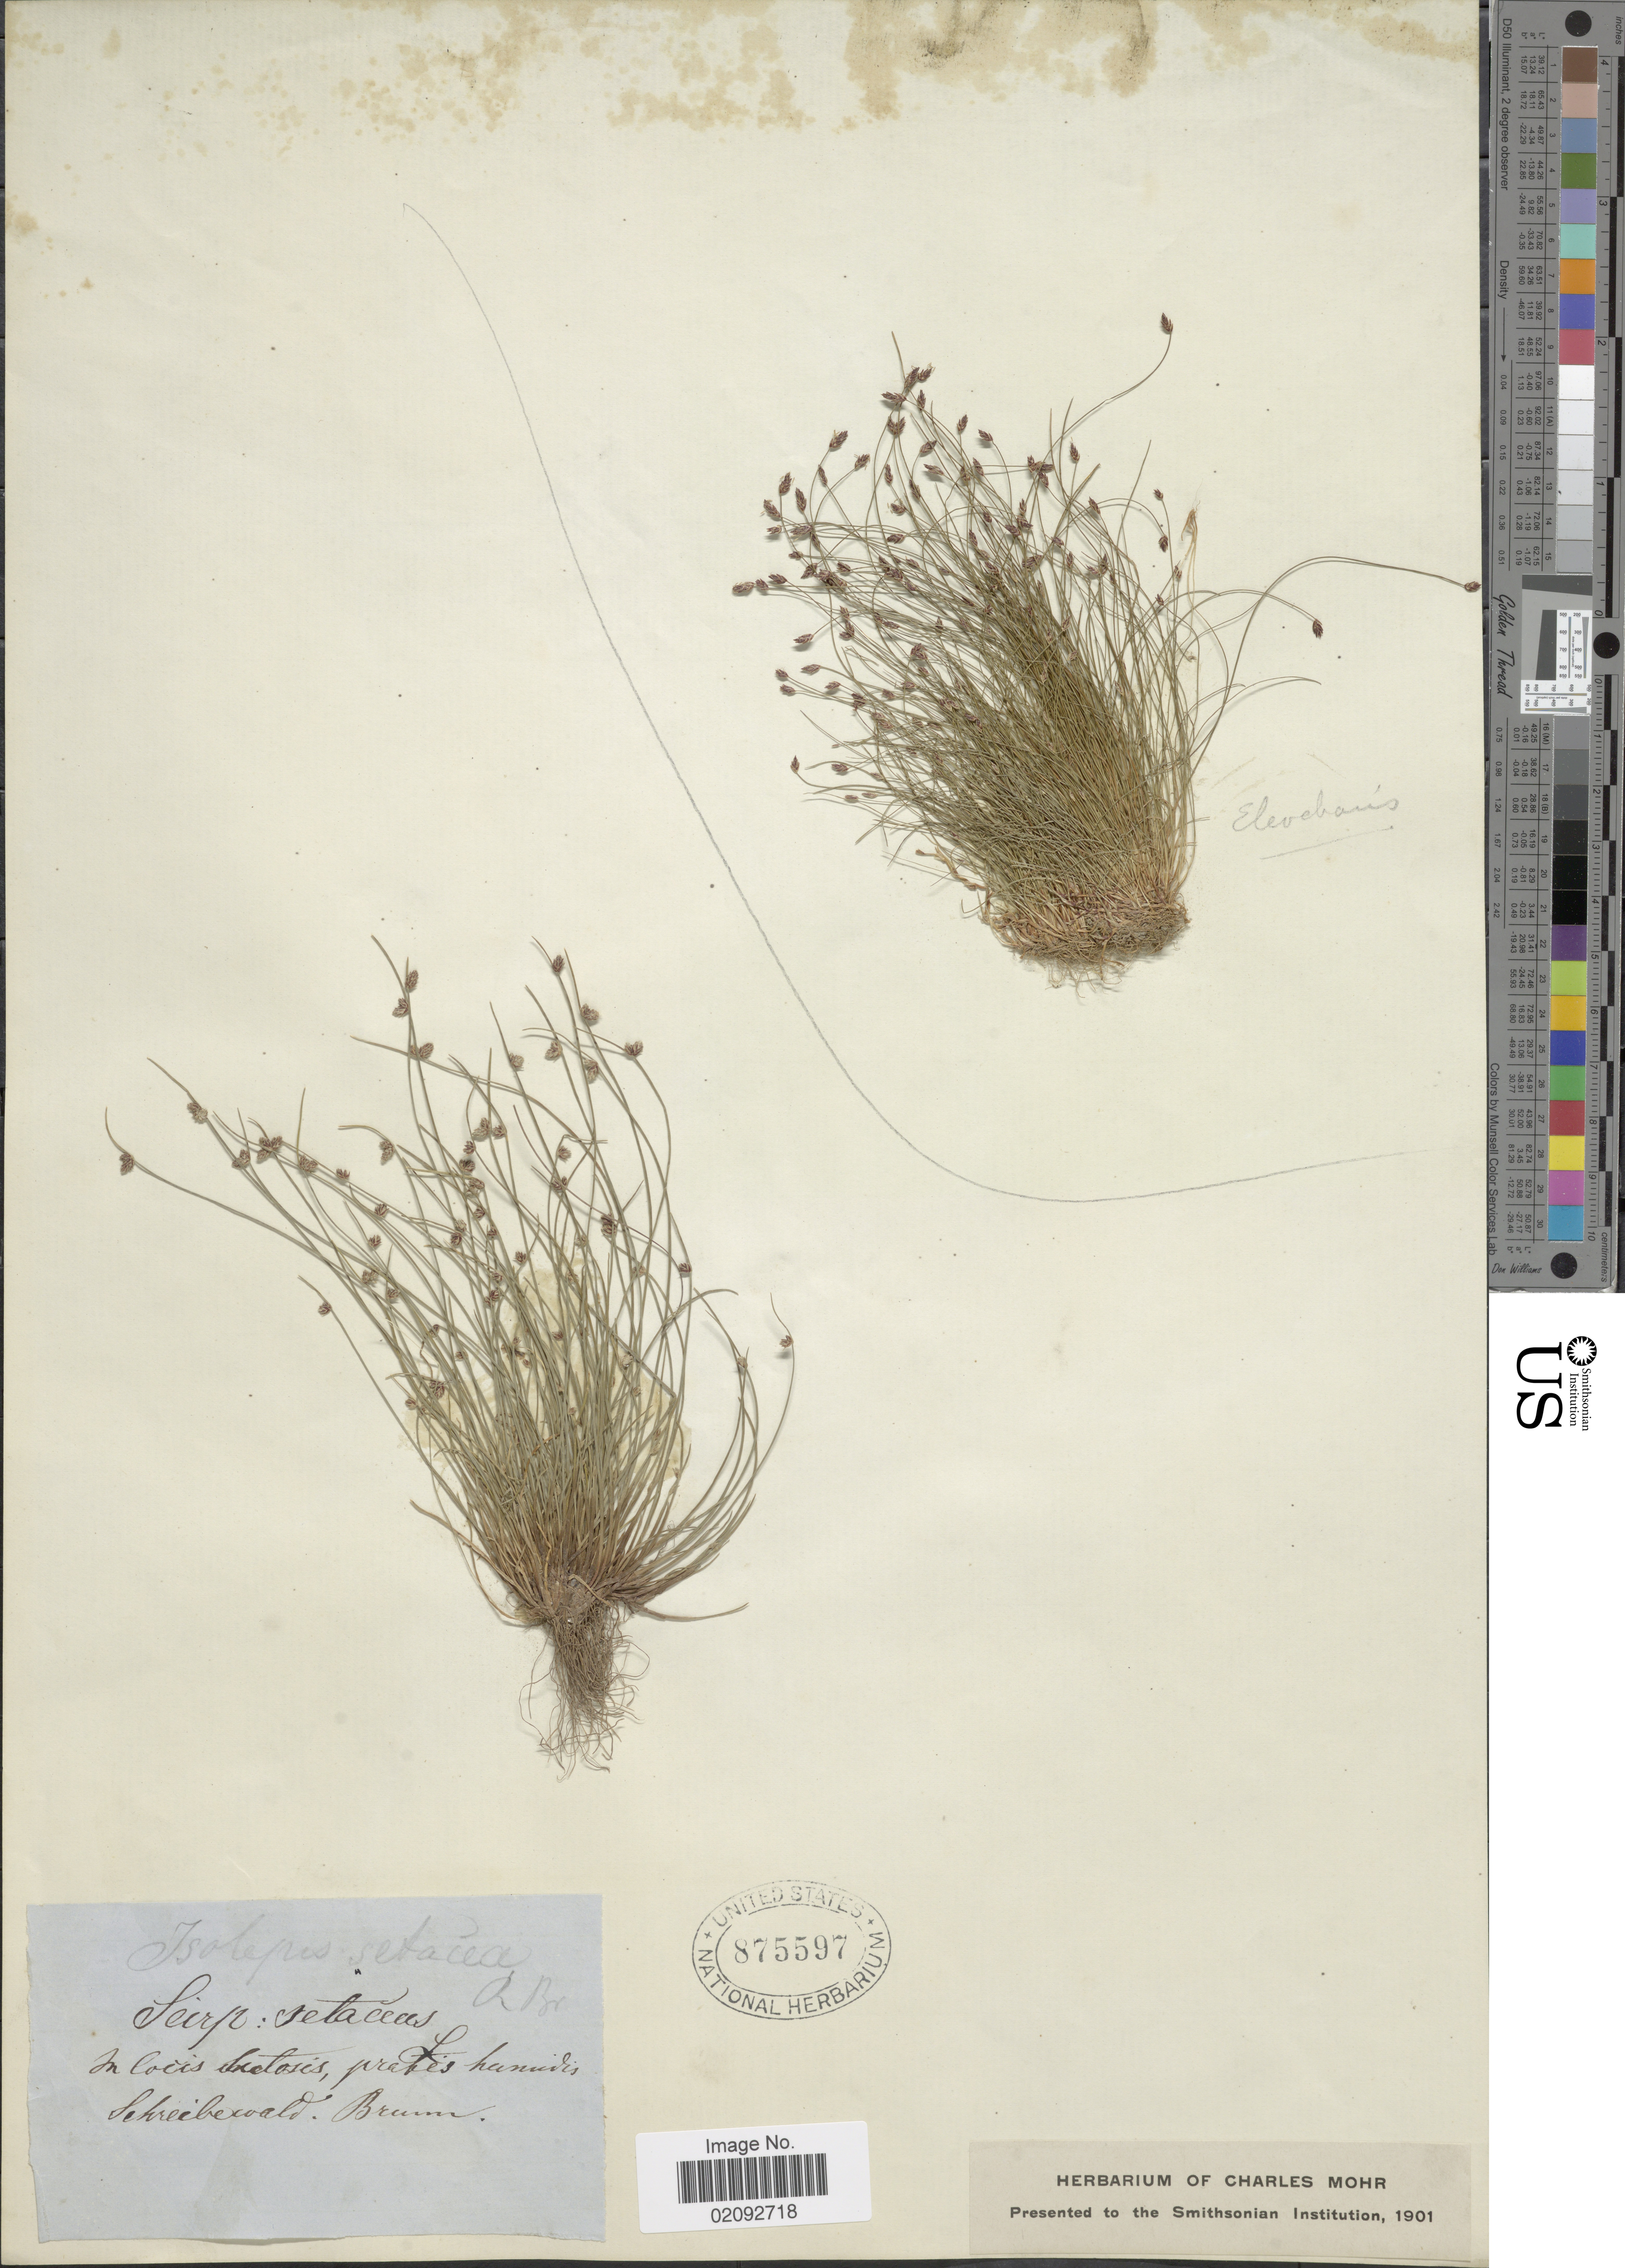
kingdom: Plantae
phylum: Tracheophyta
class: Liliopsida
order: Poales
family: Cyperaceae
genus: Isolepis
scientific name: Isolepis setacea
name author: (L.) R. Br.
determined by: Strong, Mark T., (BOT), Smithsonian Institution - National Museum of Natural History (UNITED STATES)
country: Austria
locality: Schreiber, Brunn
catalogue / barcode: US 875597